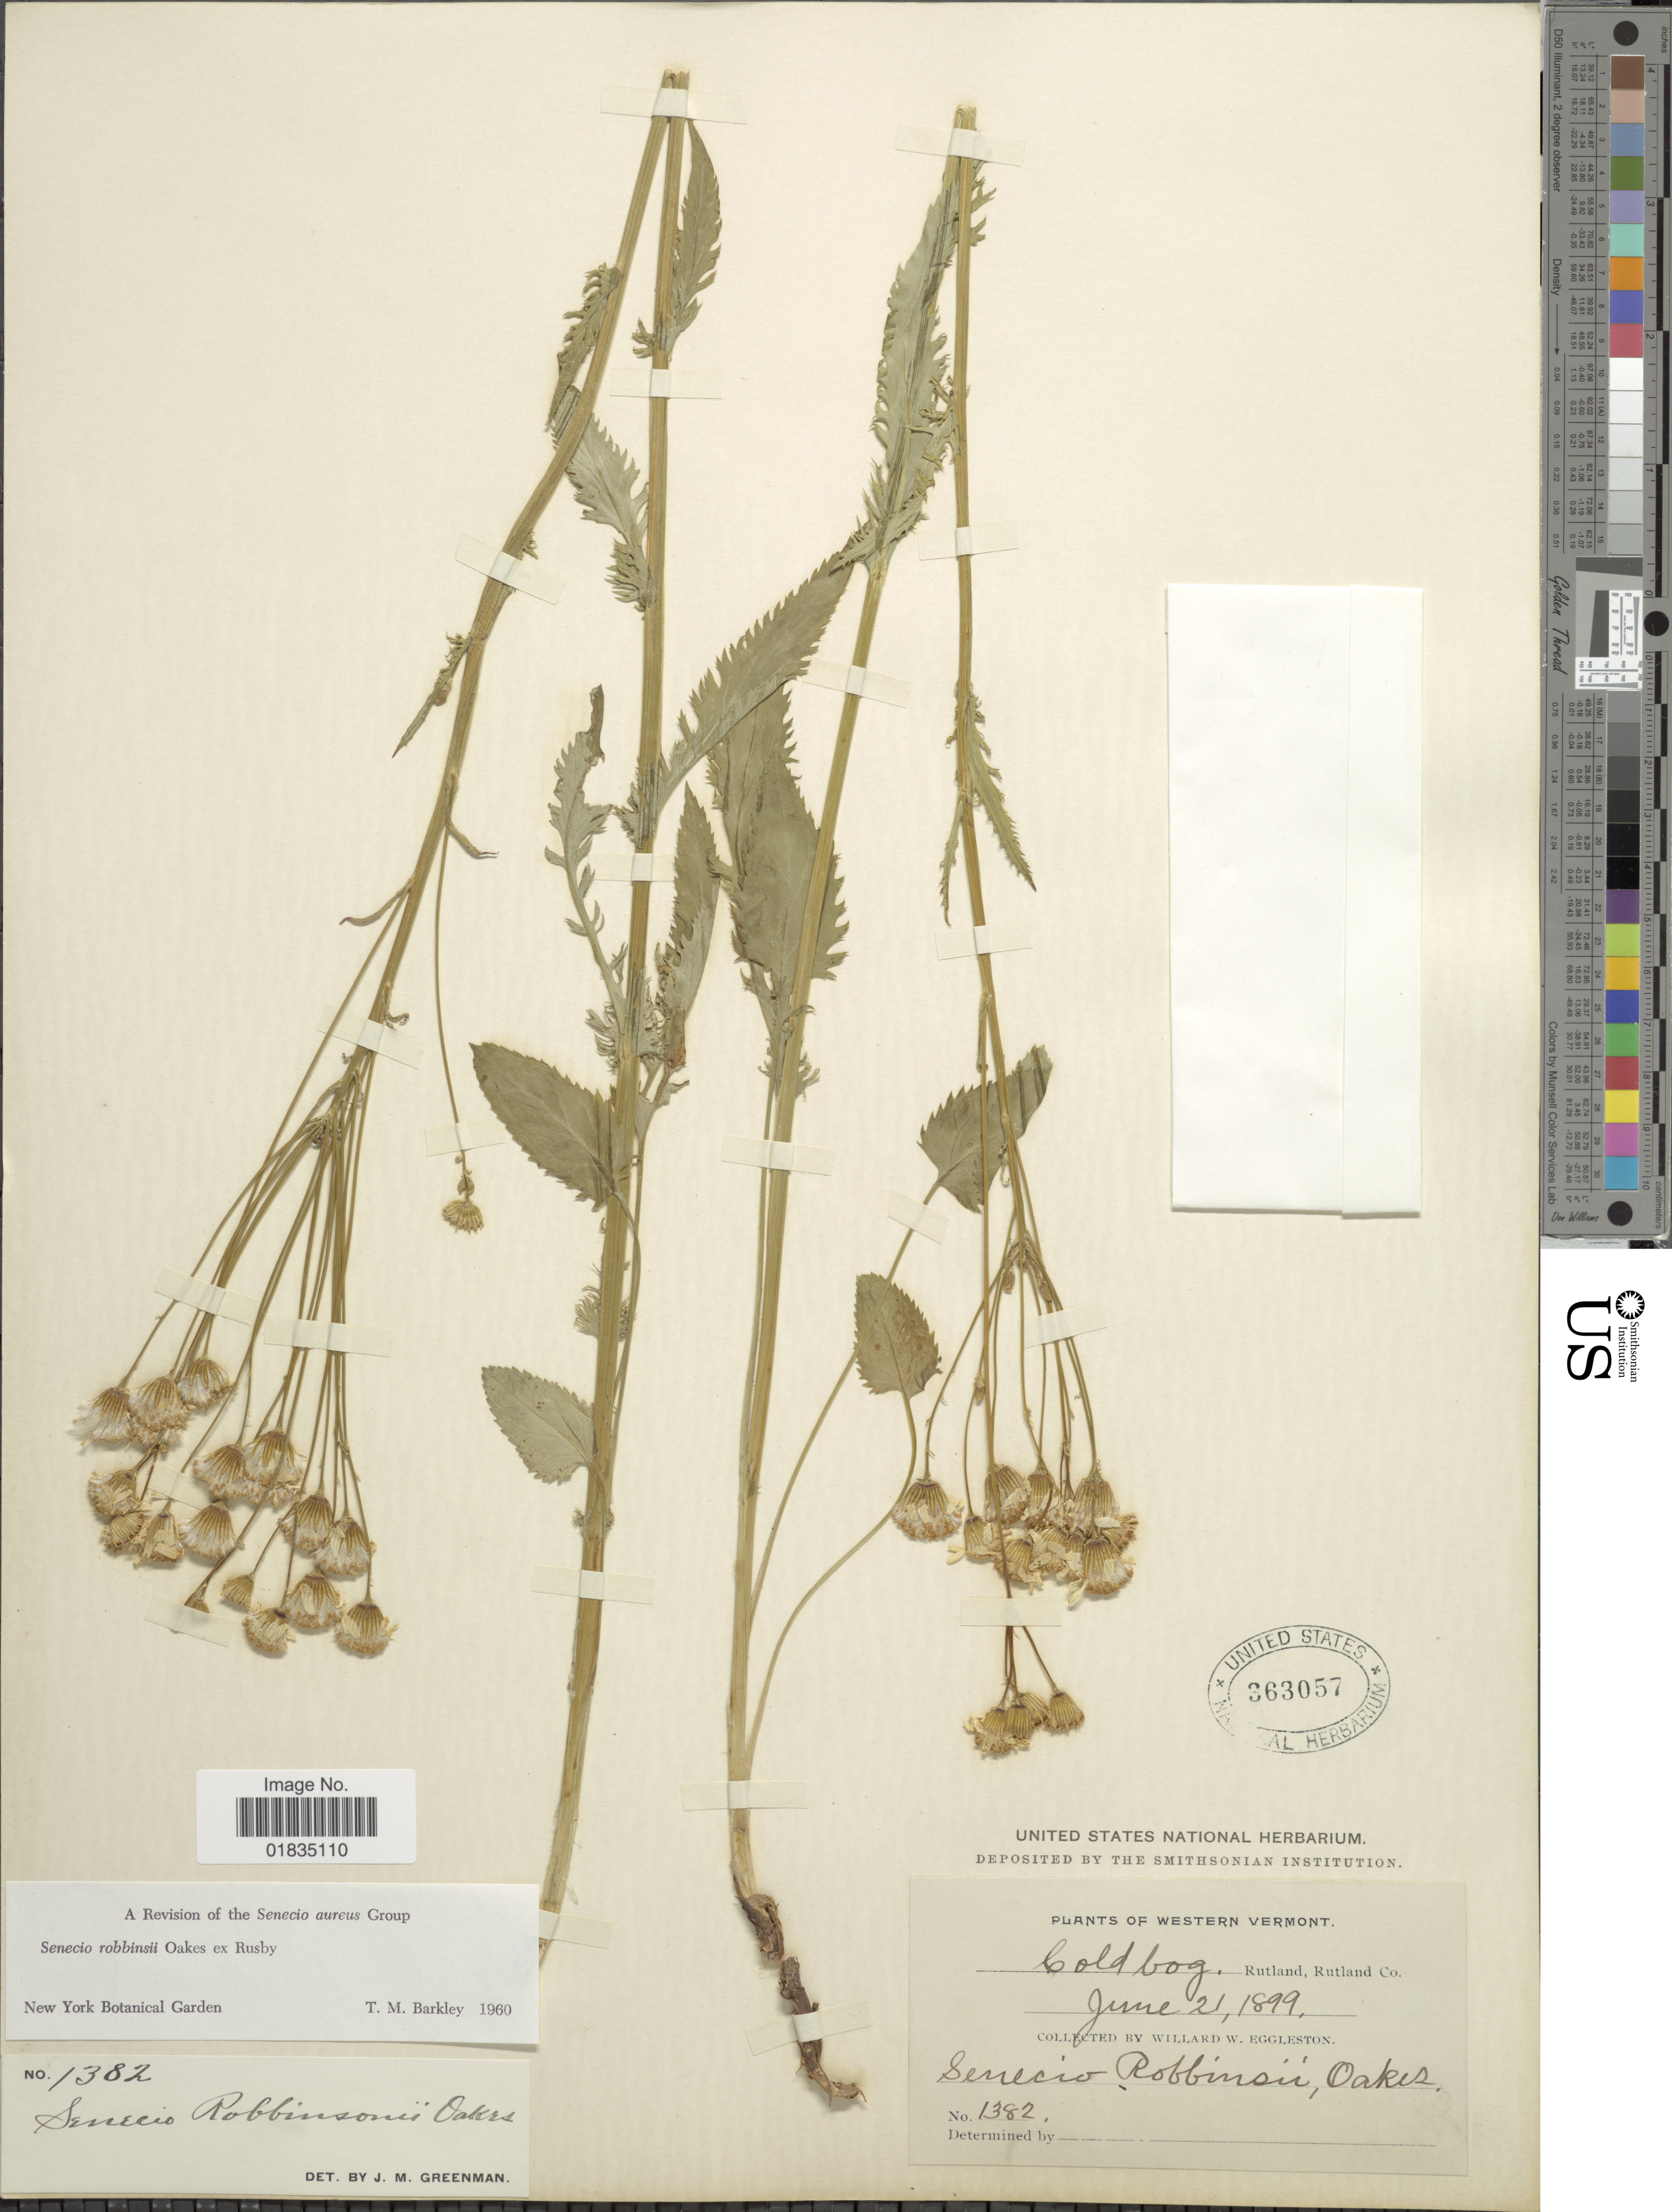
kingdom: Plantae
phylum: Tracheophyta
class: Magnoliopsida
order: Asterales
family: Asteraceae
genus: Packera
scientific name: Packera schweinitziana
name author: (Nutt.) W.A. Weber & Á. Löve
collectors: W. W. Eggleston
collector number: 1382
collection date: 1899-06-21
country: United States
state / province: Vermont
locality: Western Vermont, Coldbog, Rutland, Rutland Co.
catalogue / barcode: US 363057